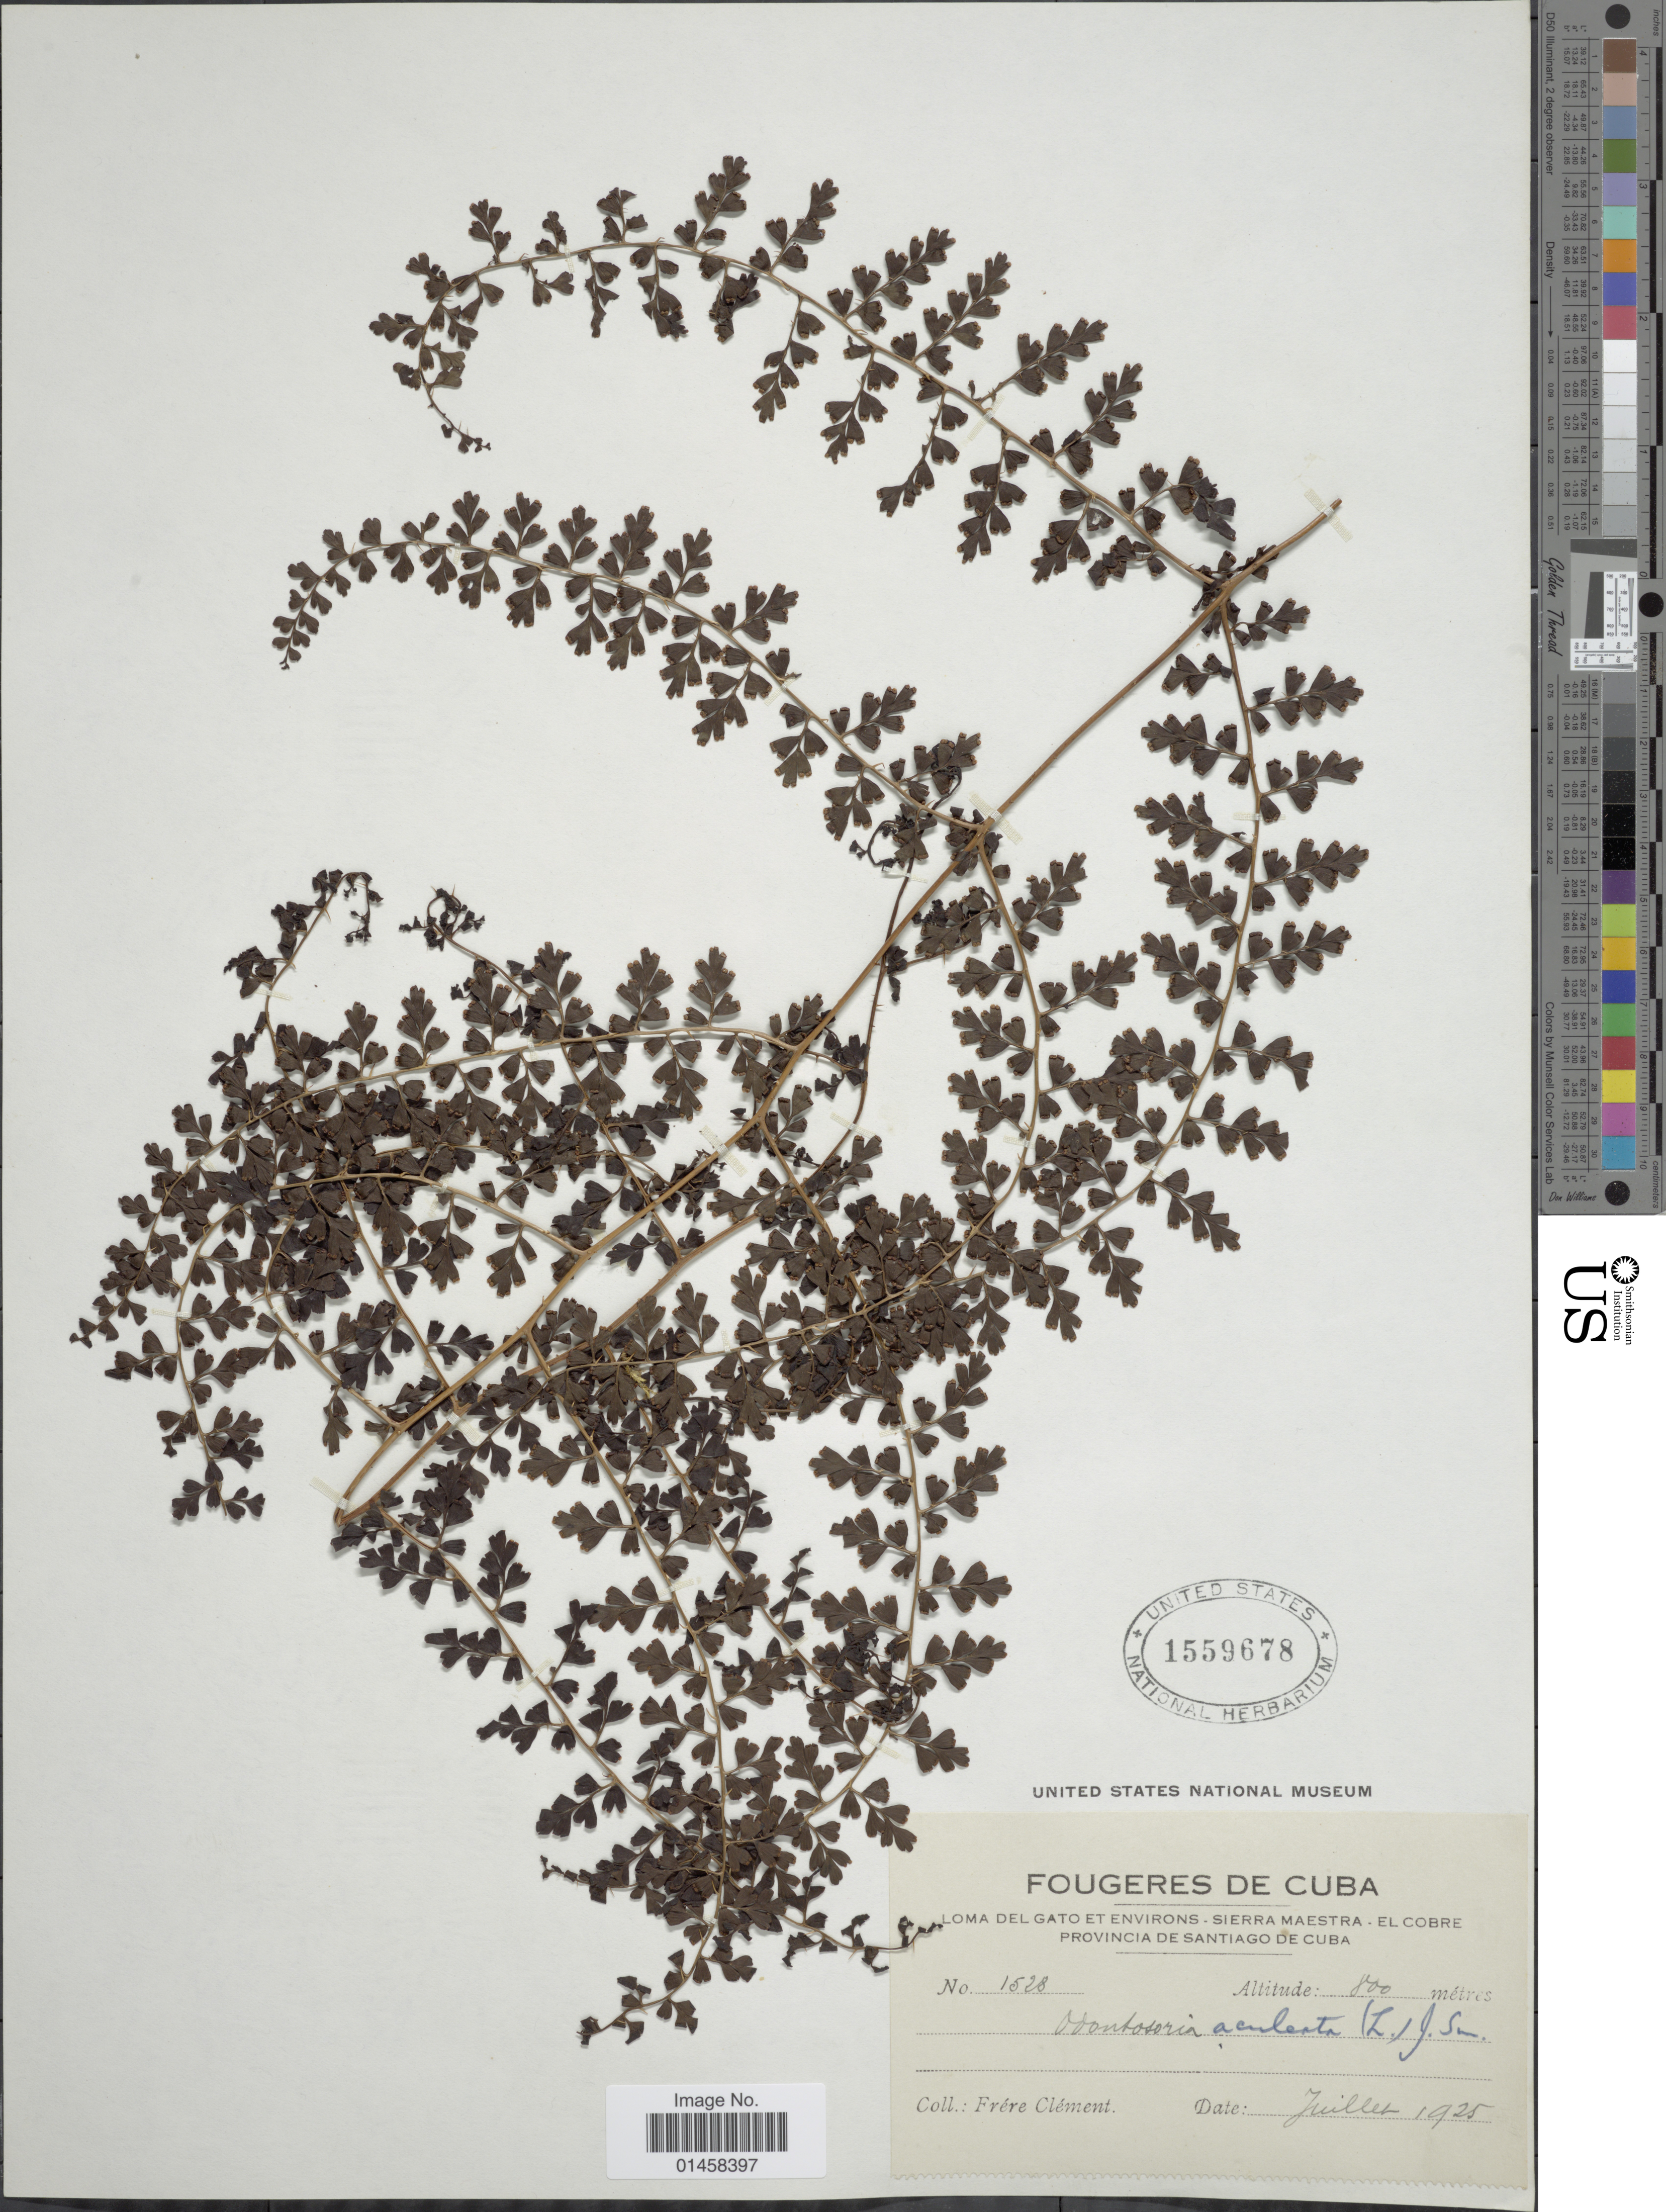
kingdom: Plantae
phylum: Tracheophyta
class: Polypodiopsida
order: Polypodiales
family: Lindsaeaceae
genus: Odontosoria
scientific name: Odontosoria aculeata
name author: (L.) J. Sm.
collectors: A. Clément Téteau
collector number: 1528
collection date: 1925-07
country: Cuba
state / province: Santiago de Cuba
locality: Loma del Gato et environs, Sierra Maestra, El Cobre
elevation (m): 800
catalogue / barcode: US 1559678